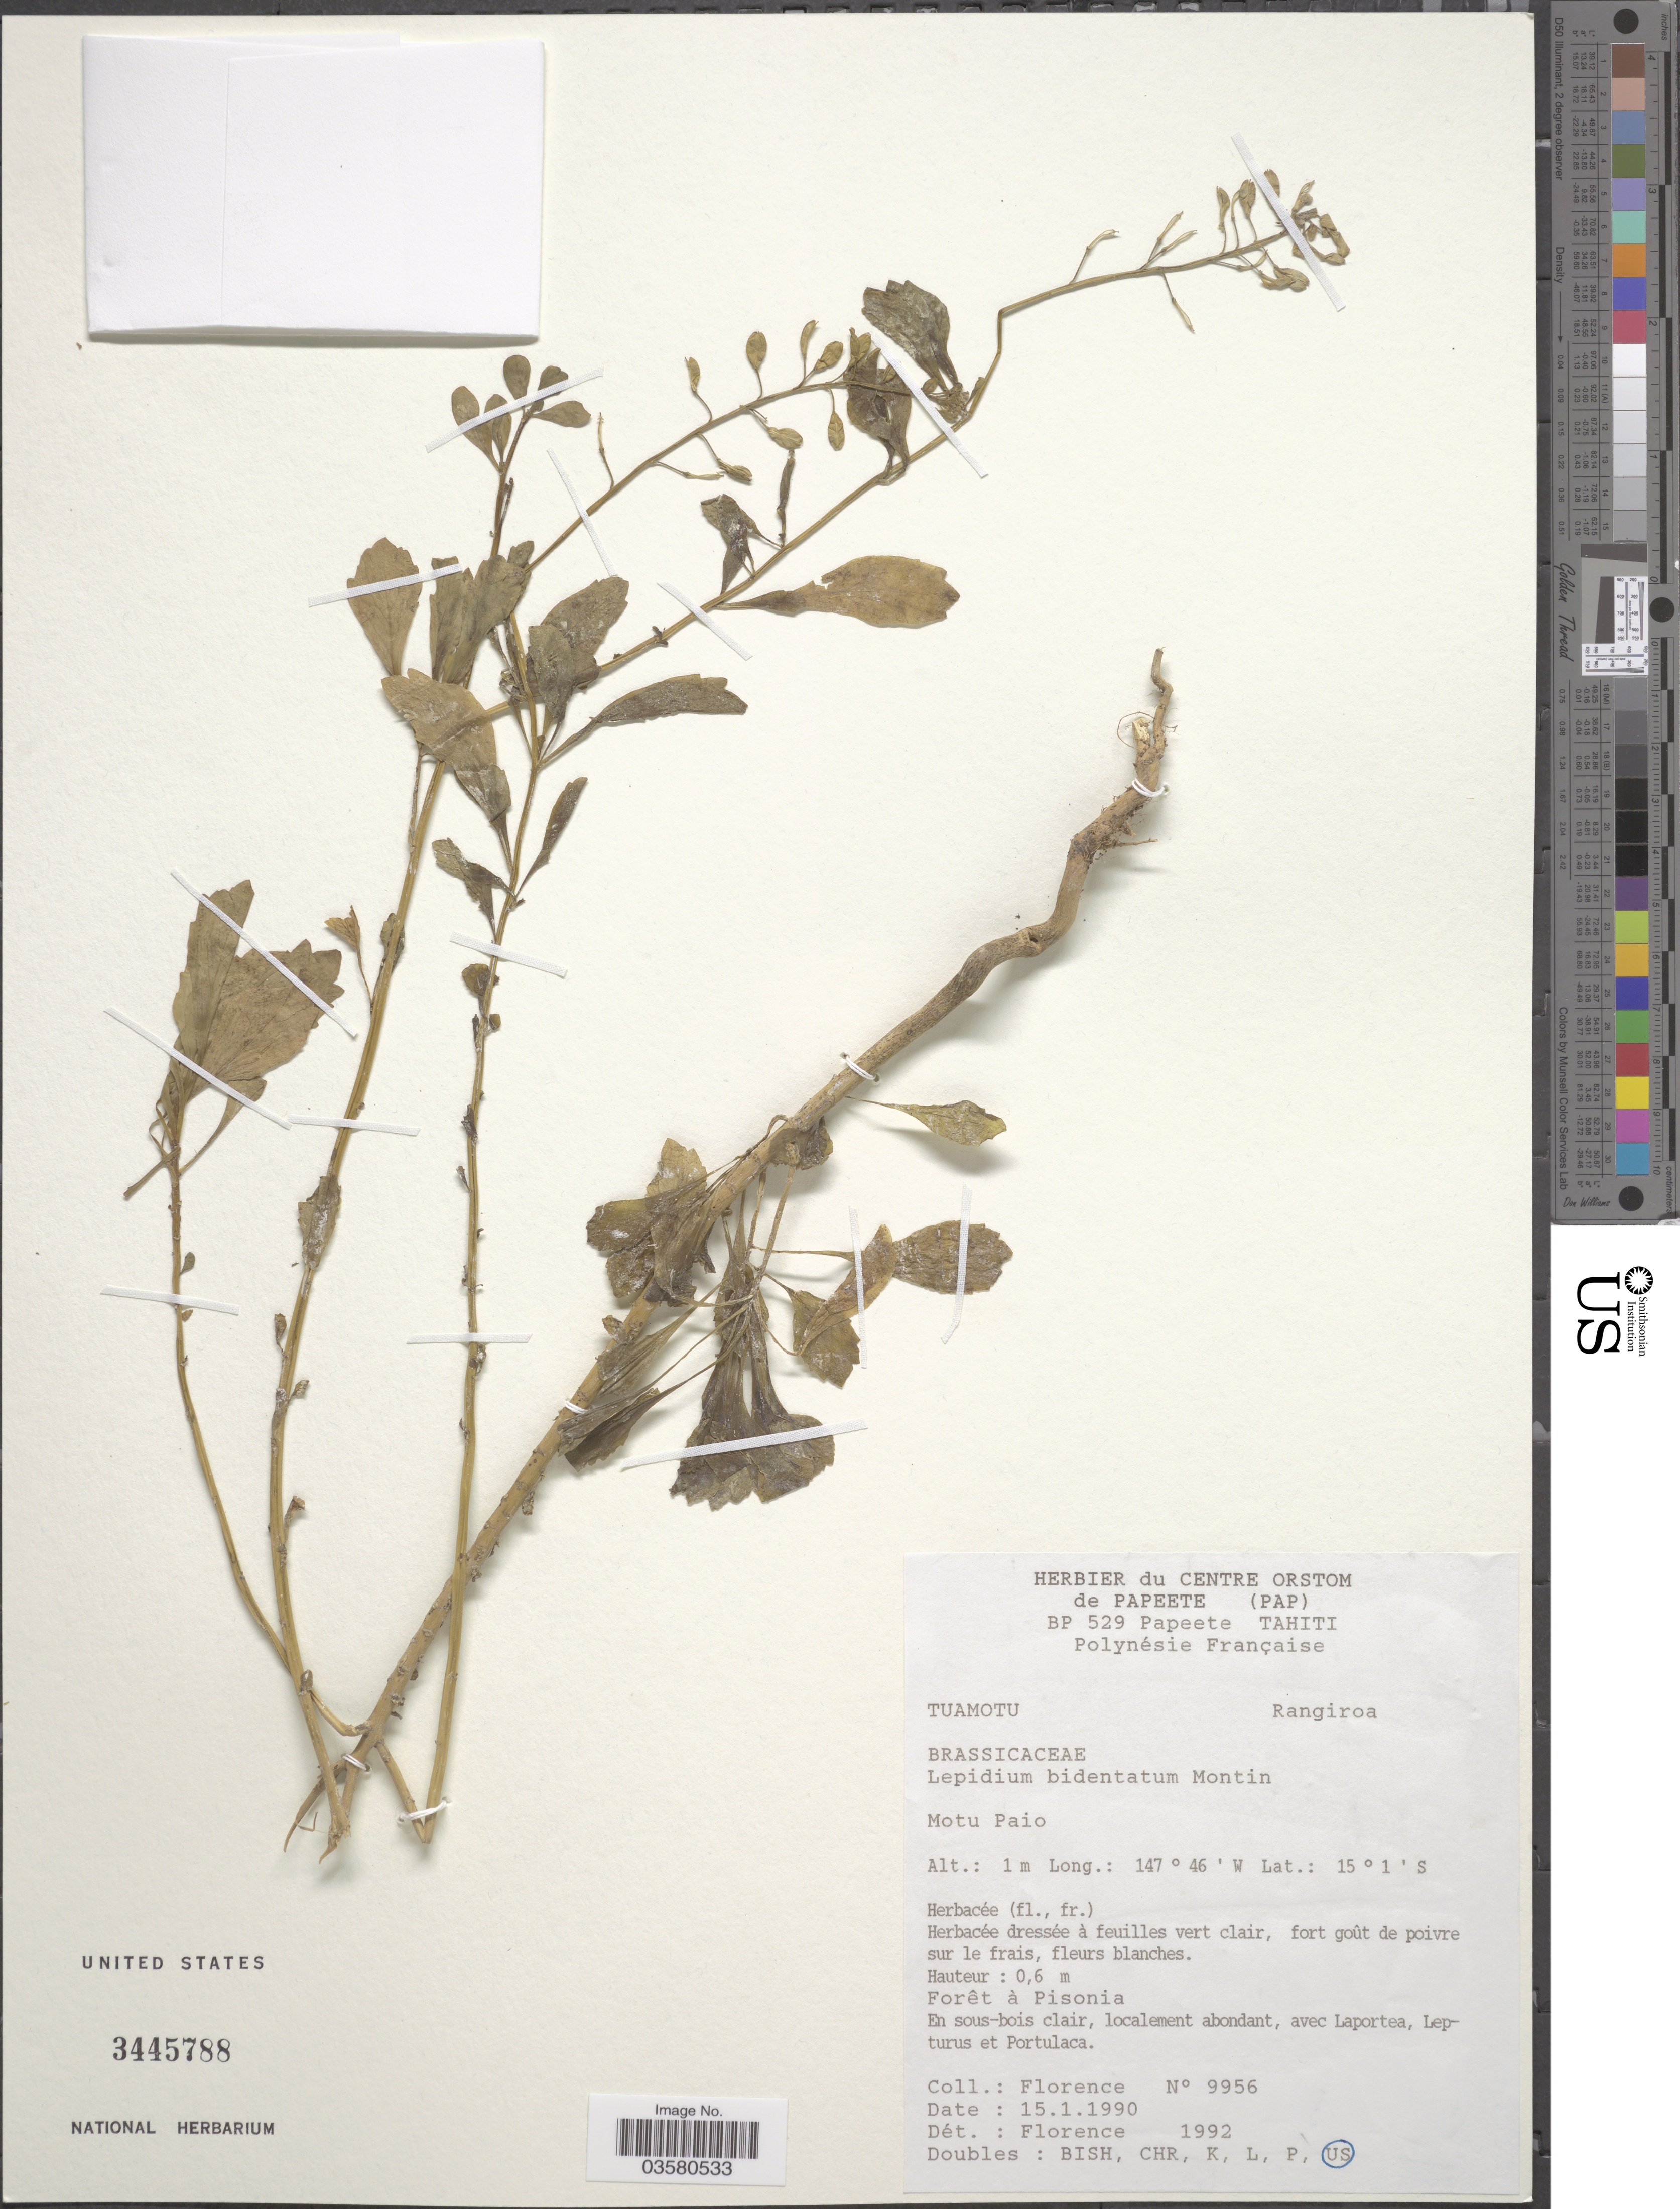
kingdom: Plantae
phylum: Tracheophyta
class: Magnoliopsida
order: Brassicales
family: Brassicaceae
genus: Lepidium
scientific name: Lepidium bidentatum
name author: Montin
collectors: -. Florence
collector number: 9956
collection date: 1990-01-15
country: French Polynesia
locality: Tuamotu. Rangiroa. Motu Paio.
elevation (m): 1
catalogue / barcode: US 3445788